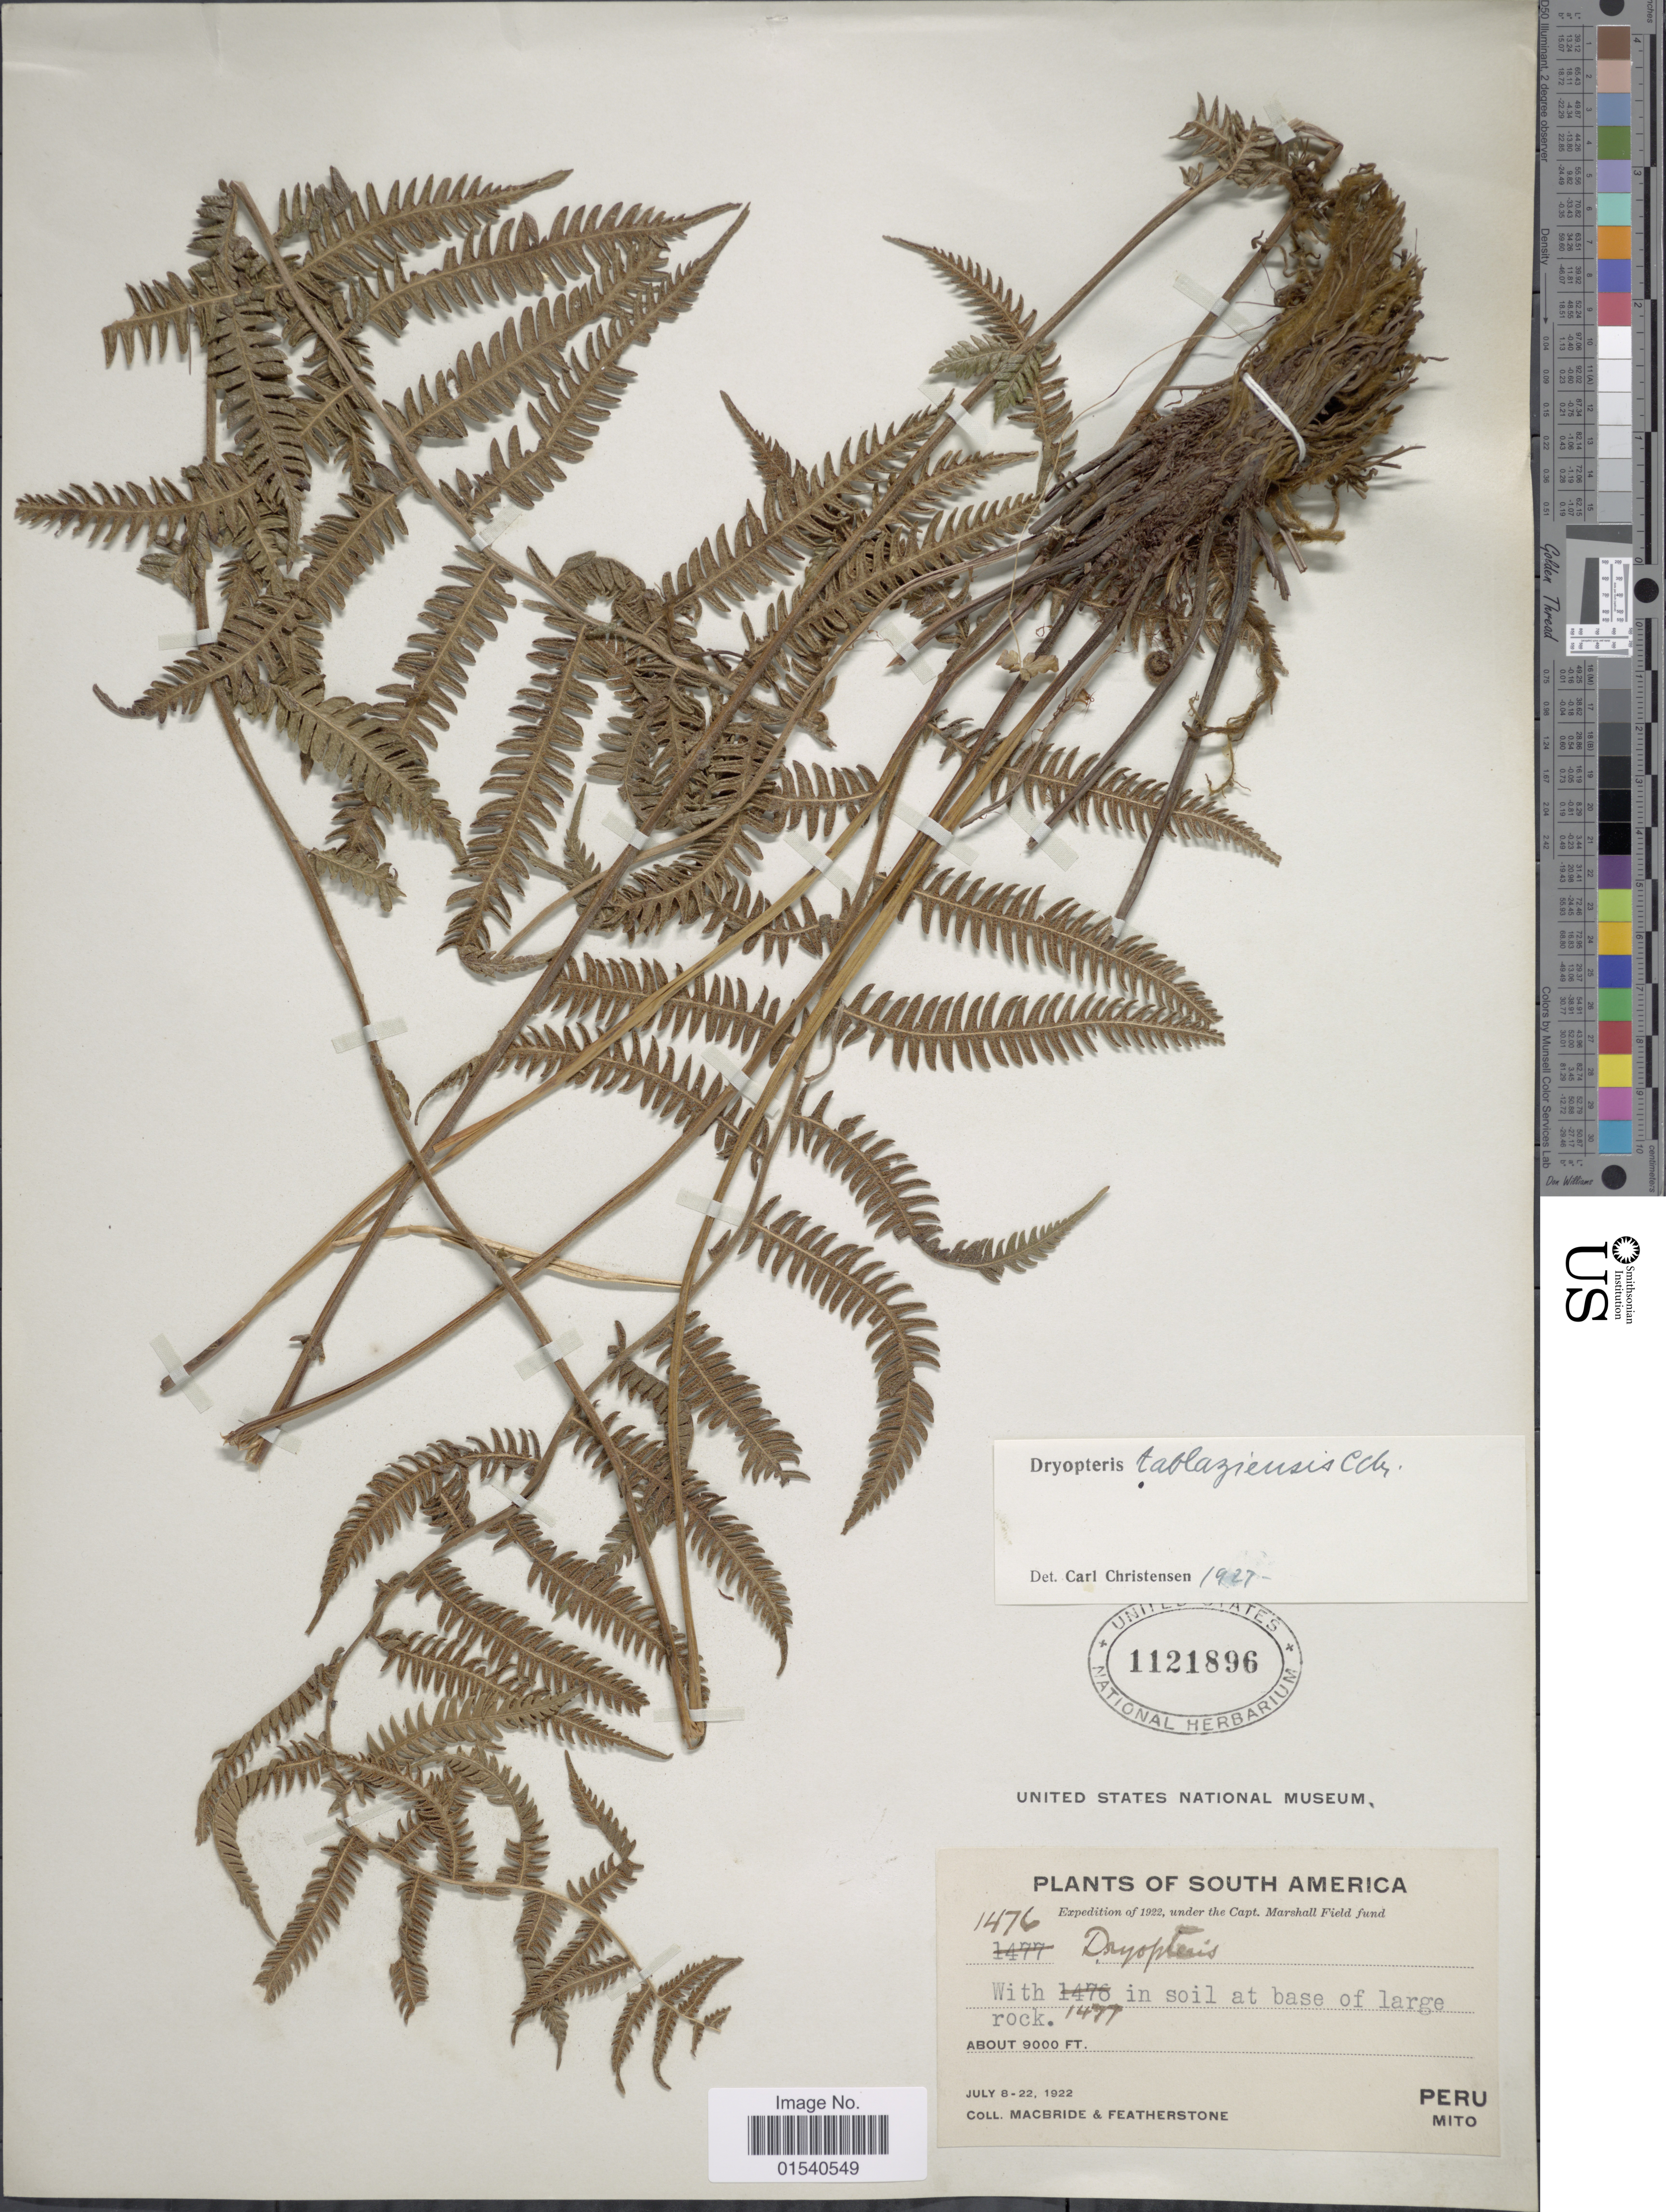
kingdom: Plantae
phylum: Tracheophyta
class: Polypodiopsida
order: Polypodiales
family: Thelypteridaceae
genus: Amauropelta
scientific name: Amauropelta pilosula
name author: (Klotzsch & H. Karst.) Á. Löve & D. Löve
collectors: Macbride, -- & -. Featherstone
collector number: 1476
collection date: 1922-07-08/1922-07-22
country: Peru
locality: Mito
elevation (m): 2743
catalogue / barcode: US 1121896